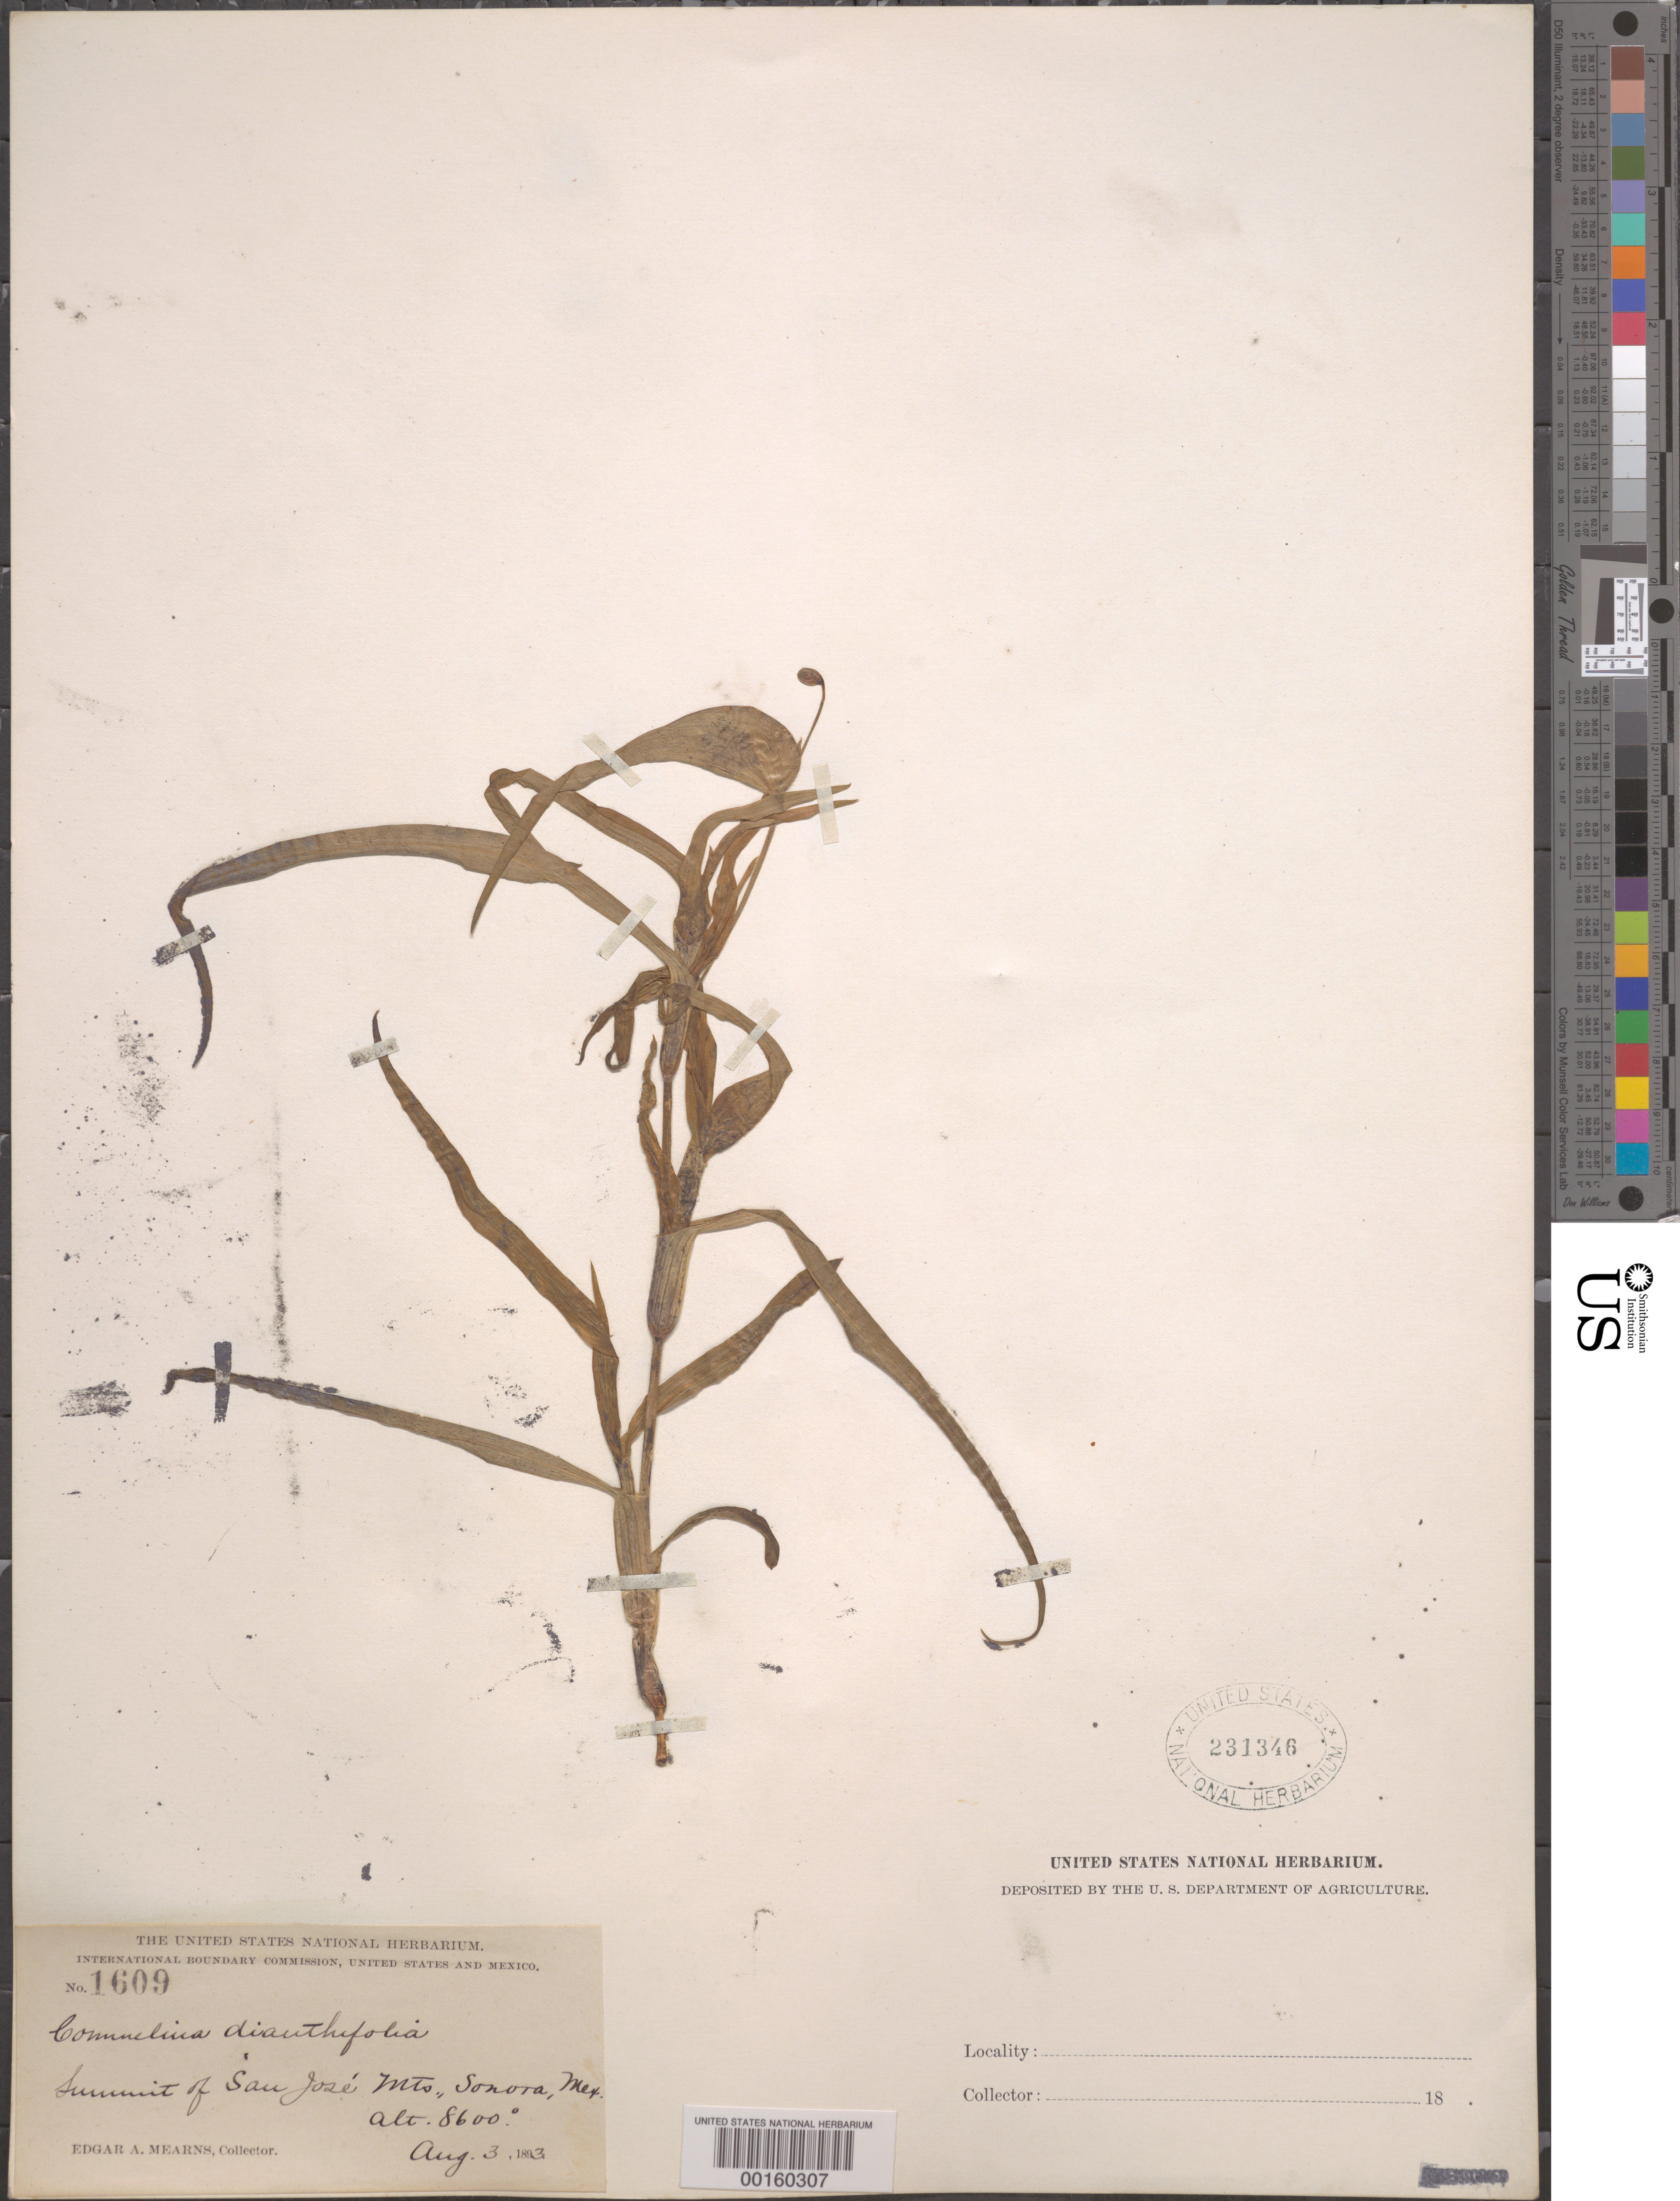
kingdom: Plantae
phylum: Tracheophyta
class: Liliopsida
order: Commelinales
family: Commelinaceae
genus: Commelina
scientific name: Commelina dianthifolia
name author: Redouté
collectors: E. A. Mearns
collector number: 1609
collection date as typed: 03 Aug 1893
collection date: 1893-08-03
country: Mexico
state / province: Sonora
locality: San jose mts: summit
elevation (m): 2623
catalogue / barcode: US 231346